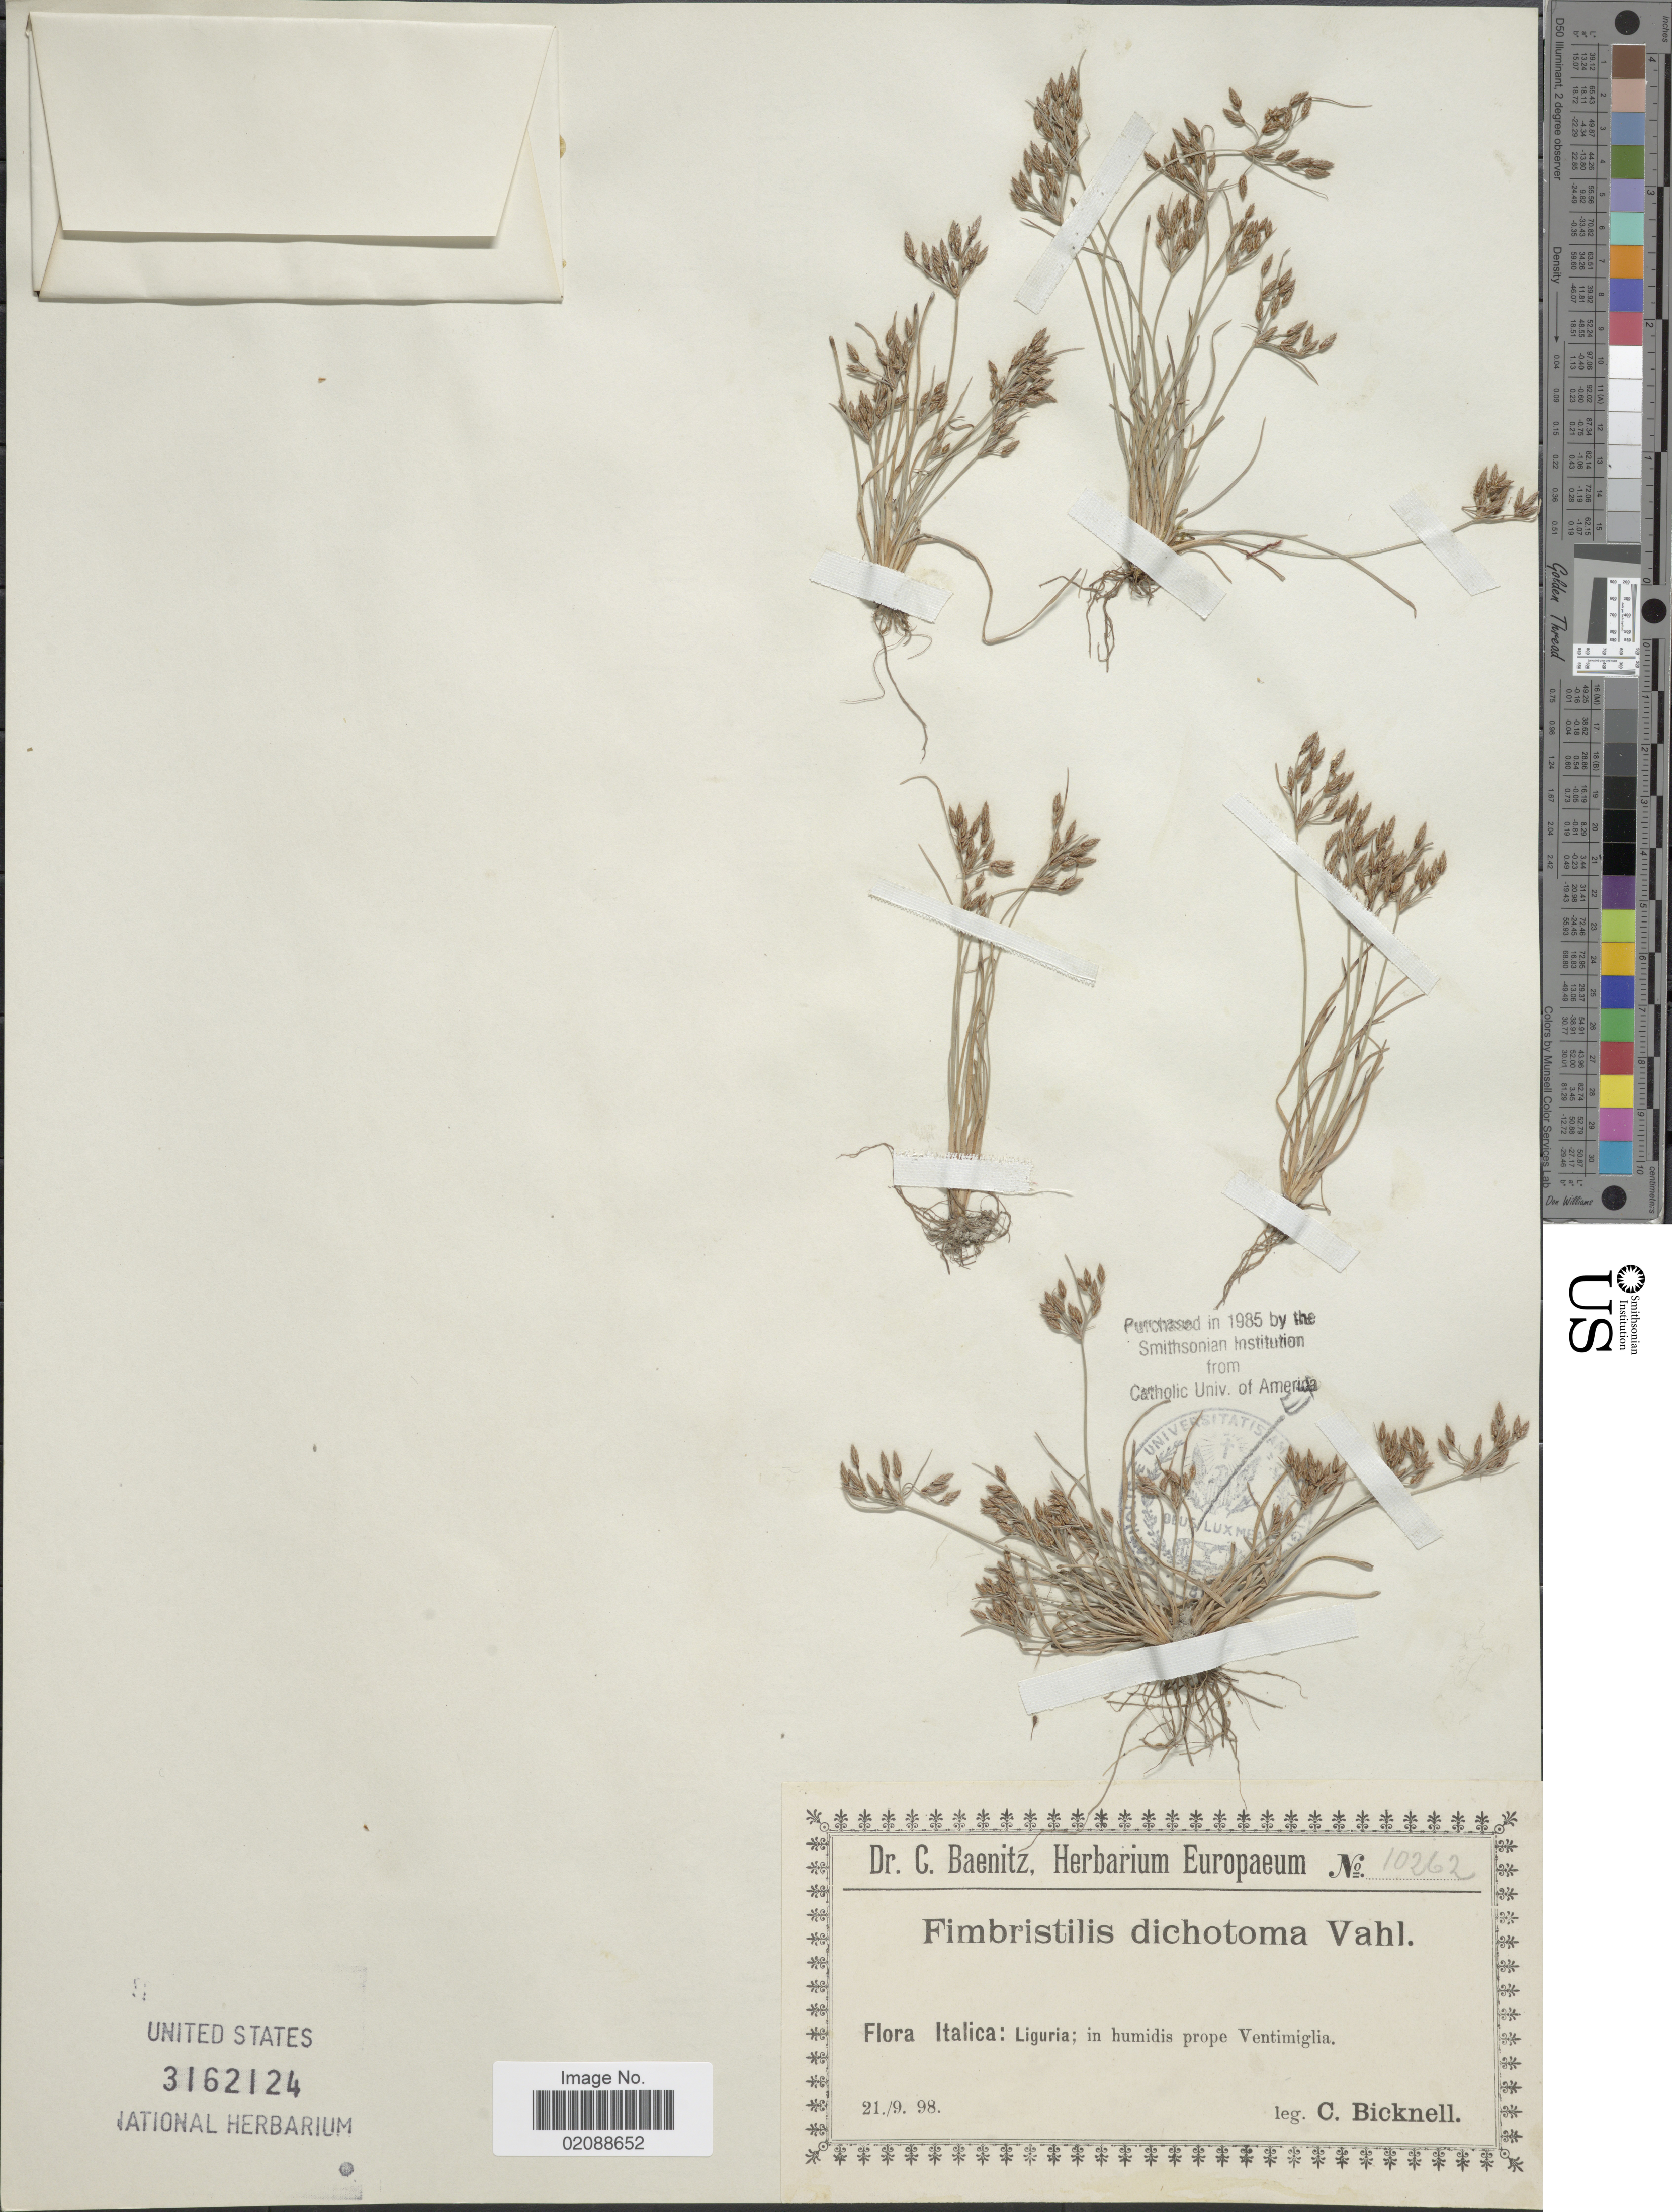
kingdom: Plantae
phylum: Tracheophyta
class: Liliopsida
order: Poales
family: Cyperaceae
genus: Fimbristylis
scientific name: Fimbristylis dichotoma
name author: (L.) Vahl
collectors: C. Bicknell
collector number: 10262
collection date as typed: Transcribed d/m/y: 21/9/98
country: Italy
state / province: Liguria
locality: In humidis prope Ventimiglia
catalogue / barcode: US 3162124